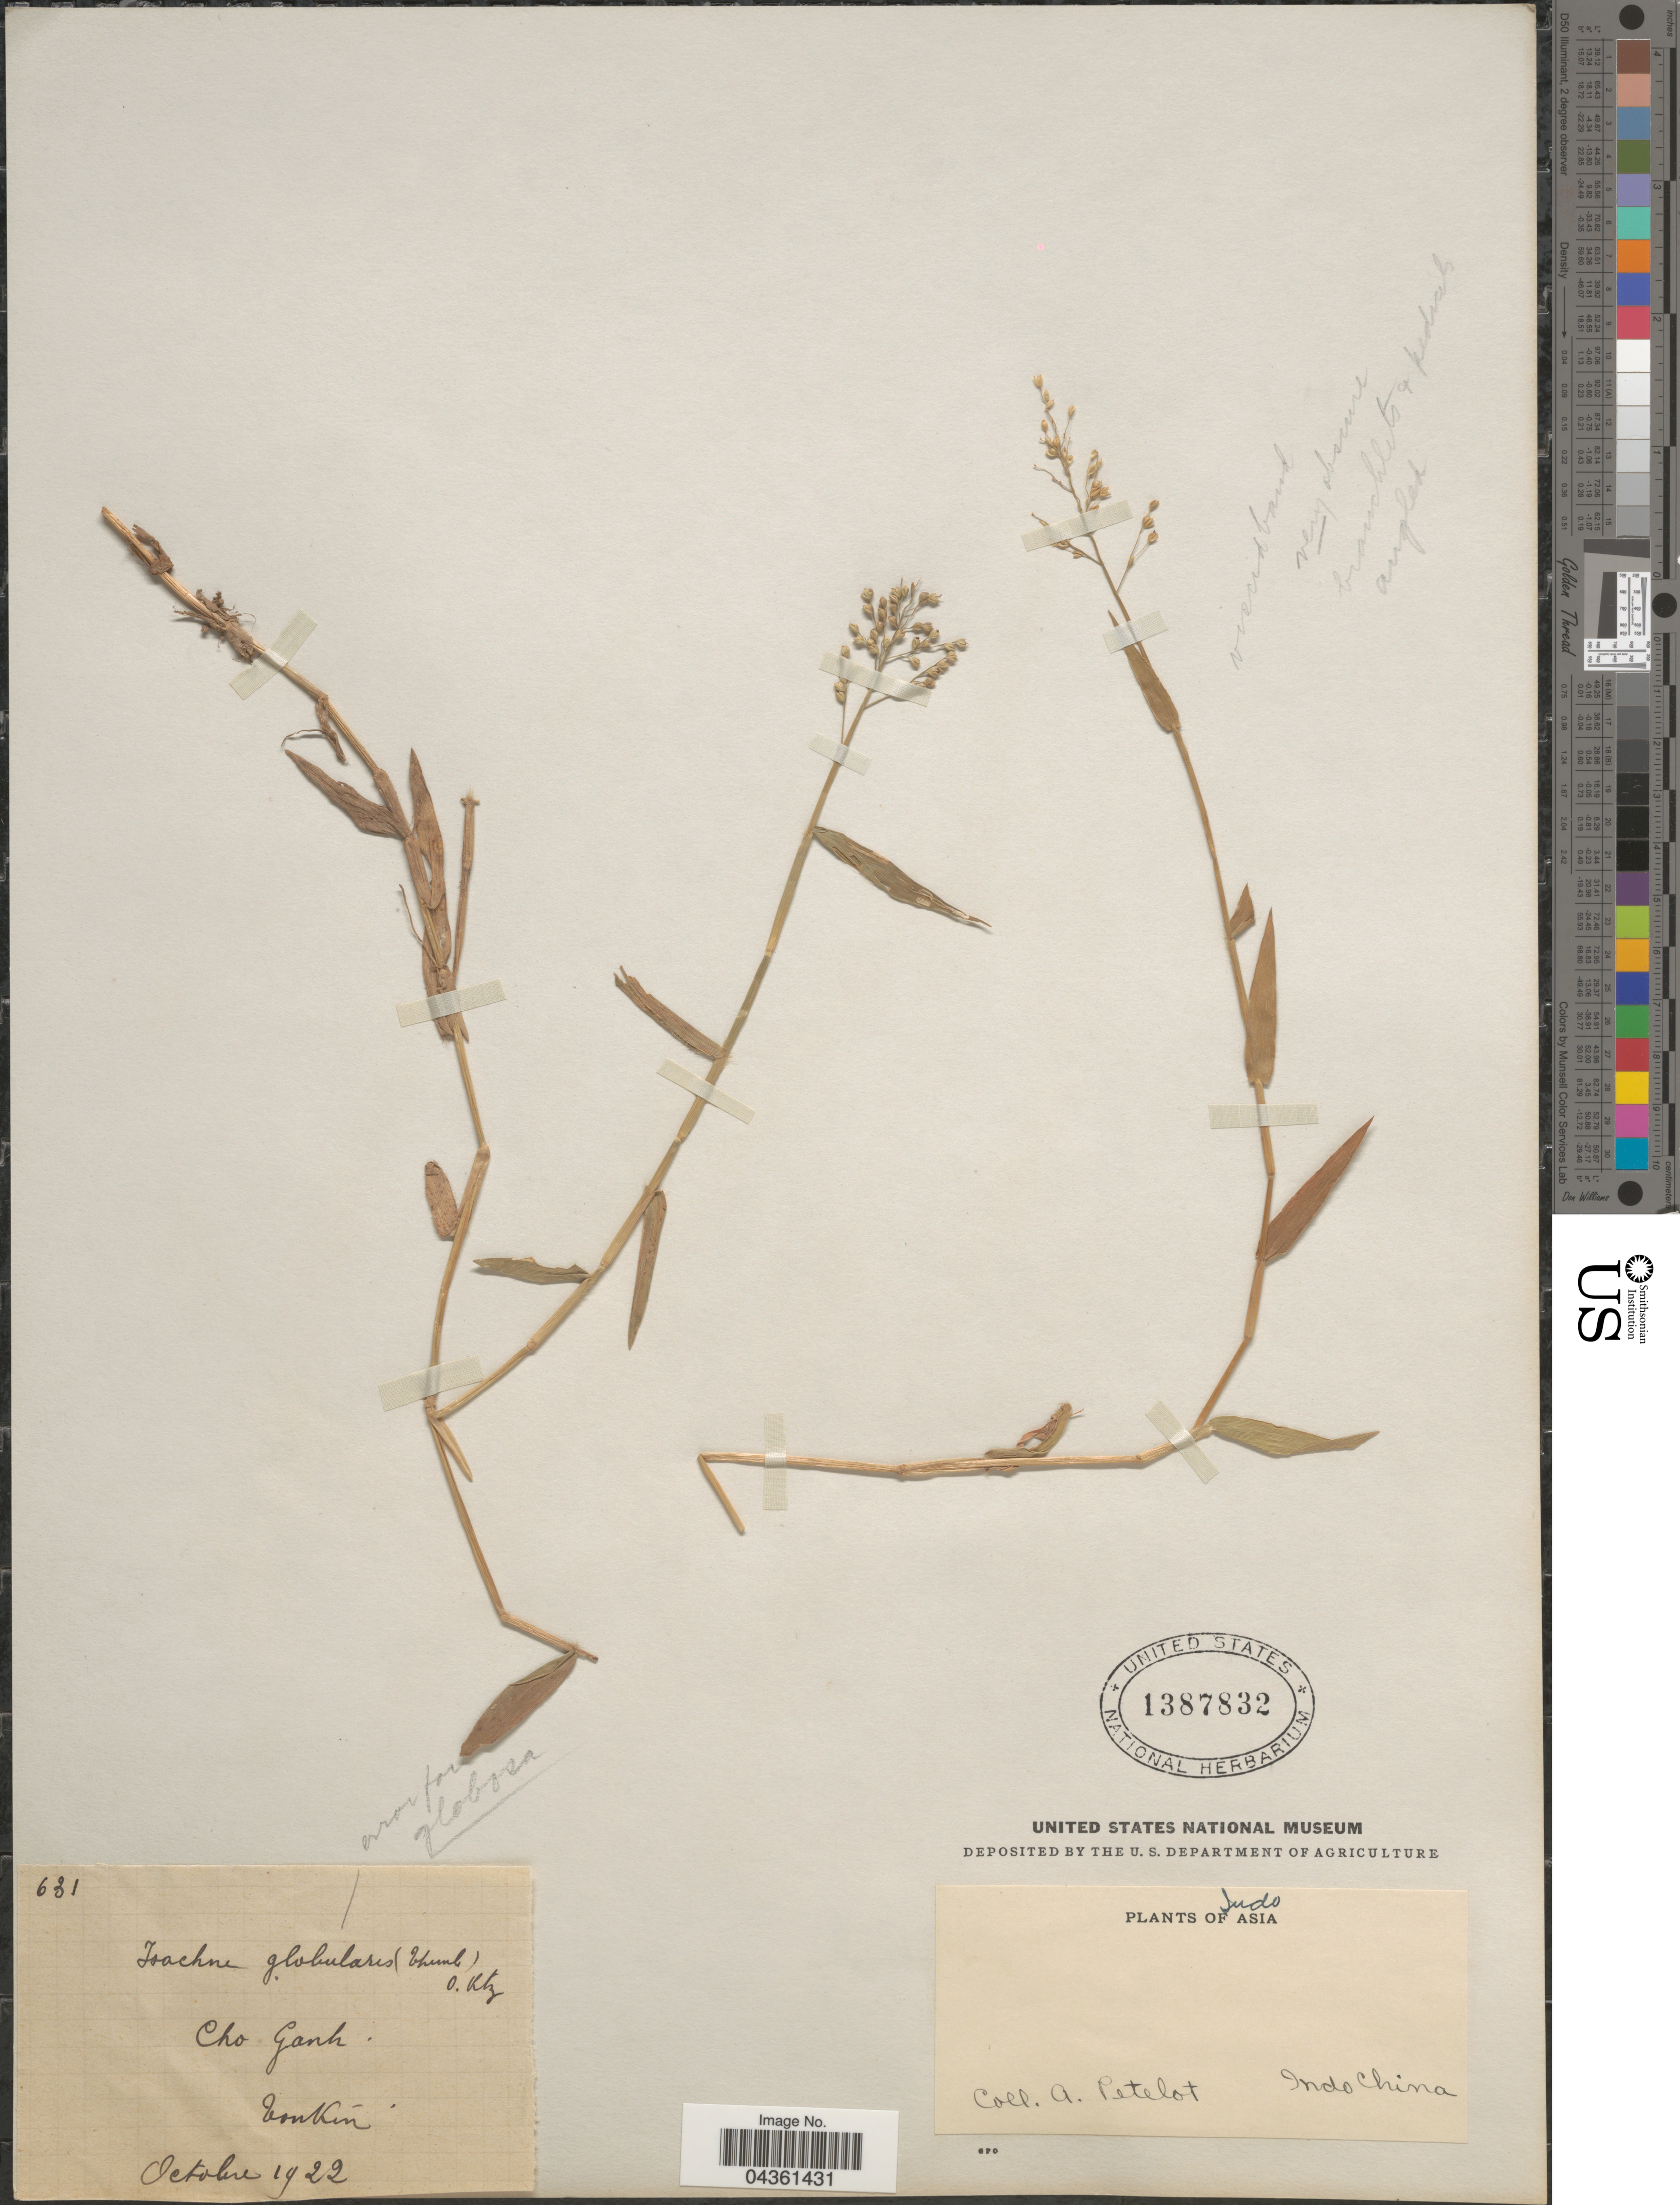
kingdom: Plantae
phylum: Tracheophyta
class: Liliopsida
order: Poales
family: Poaceae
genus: Isachne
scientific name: Isachne globosa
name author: (Thunb.) Kuntze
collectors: A. Petelot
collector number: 631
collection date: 1922-10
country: Vietnam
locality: Cho Ganh. Tonkin. Indo Asia. Indo China.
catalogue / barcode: US 1387832